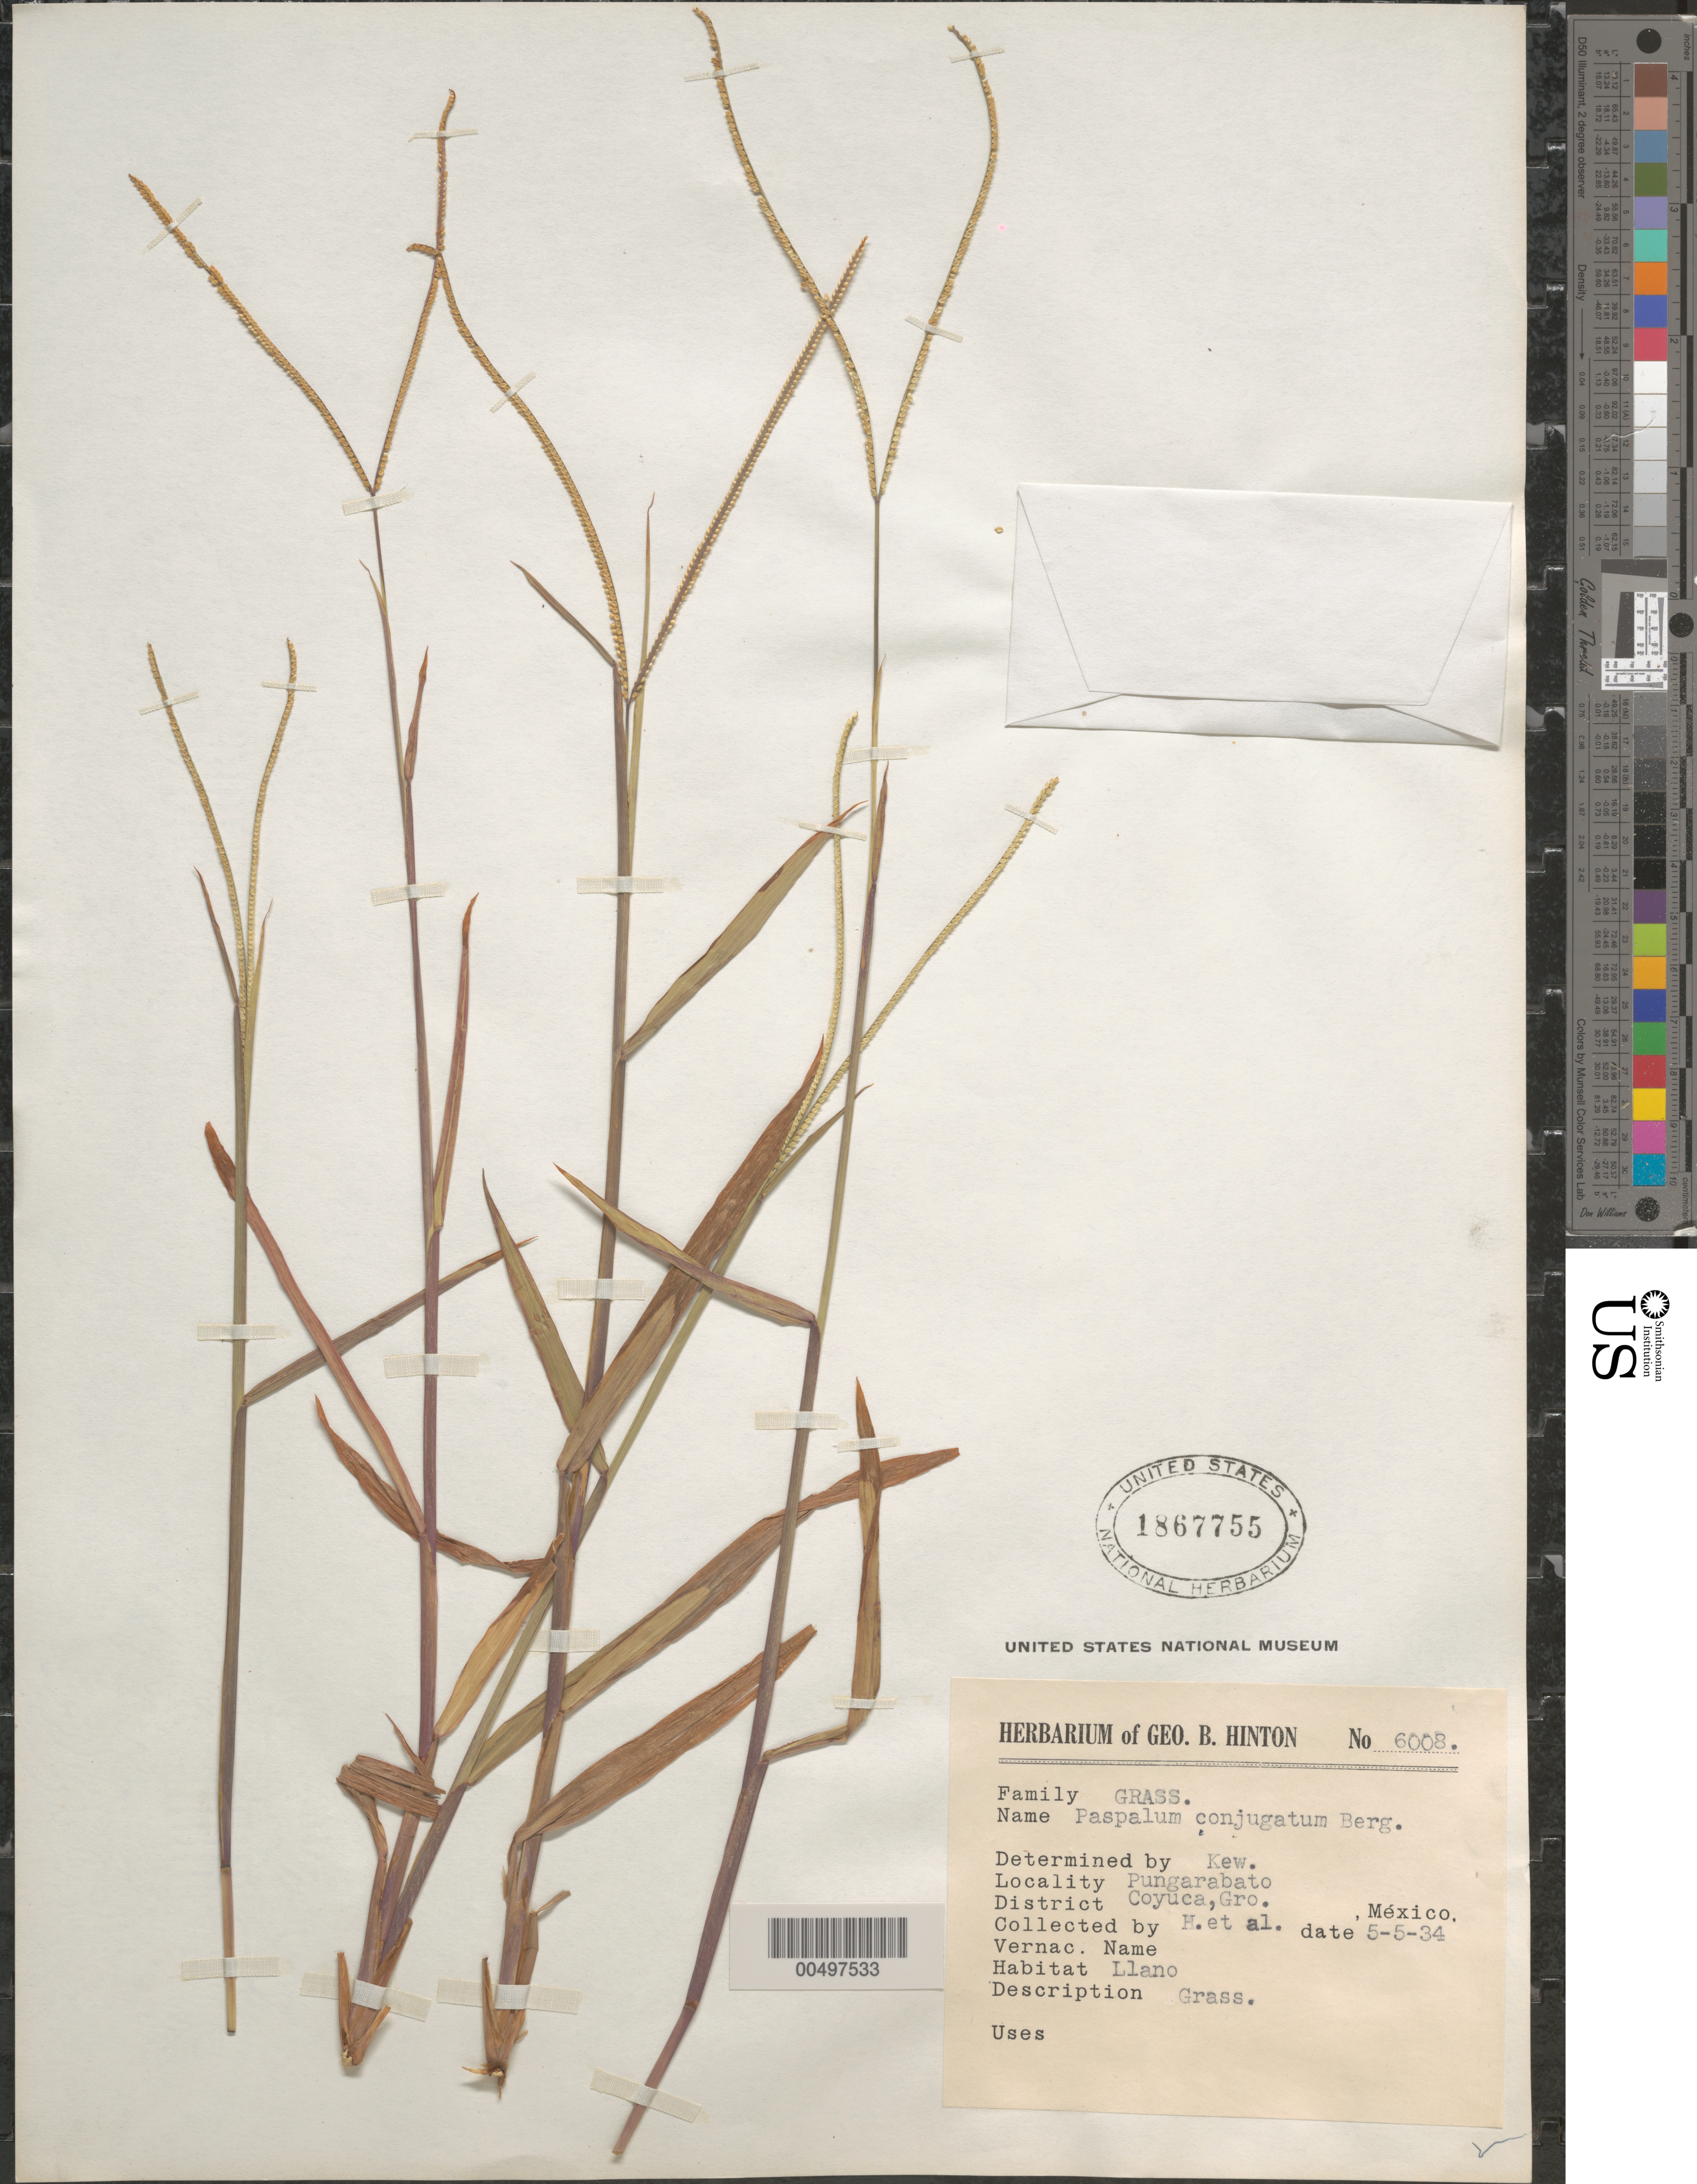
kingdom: Plantae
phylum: Tracheophyta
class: Liliopsida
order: Poales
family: Poaceae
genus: Paspalum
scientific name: Paspalum conjugatum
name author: P.J. Bergius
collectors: G. B. Hinton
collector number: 6008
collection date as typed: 5 May 1934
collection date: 1934-05-05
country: Mexico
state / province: Guerrero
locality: Pungarabato, Coyuca Dist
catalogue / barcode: US 1867755